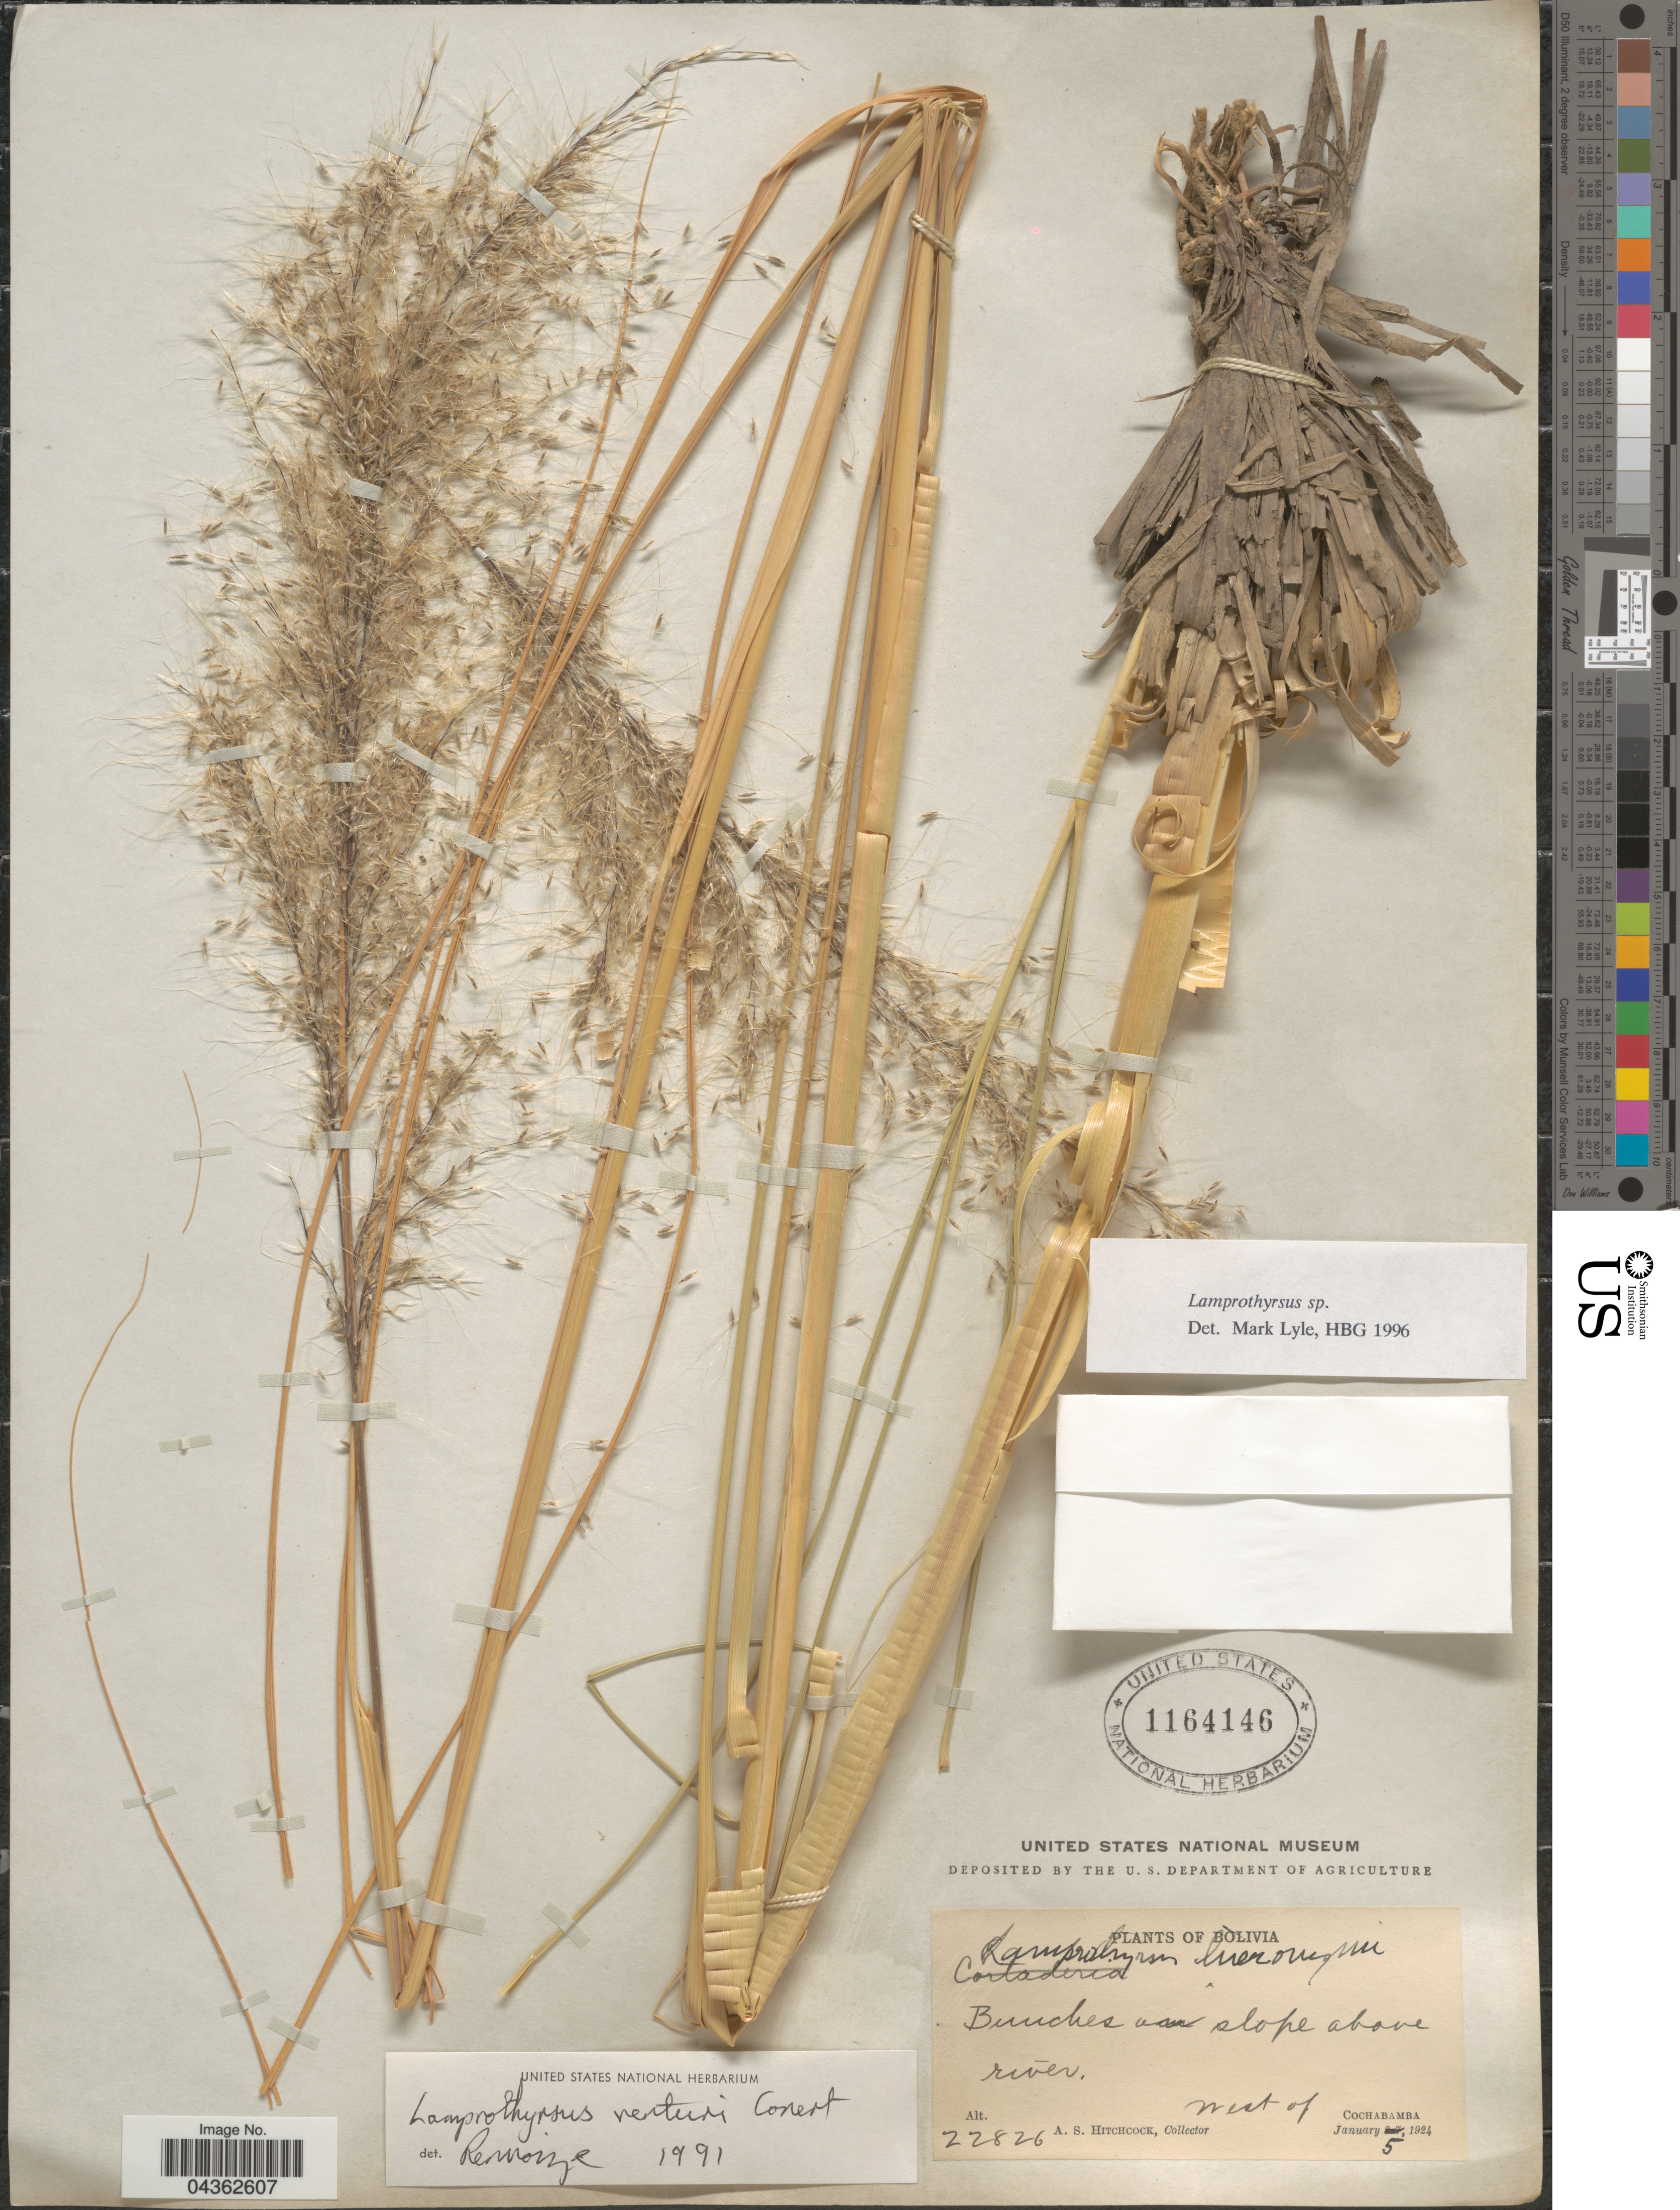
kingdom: Plantae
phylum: Tracheophyta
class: Liliopsida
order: Poales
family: Poaceae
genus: Cortaderia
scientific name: Cortaderia hieronymi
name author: (Kuntze) H.P. Linder & N.P. Barker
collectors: A. S. Hitchcock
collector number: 22826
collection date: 1924-01-05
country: Bolivia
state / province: Cochabamba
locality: Bunches slope above river. West of Cochabamba.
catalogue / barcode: US 1164146